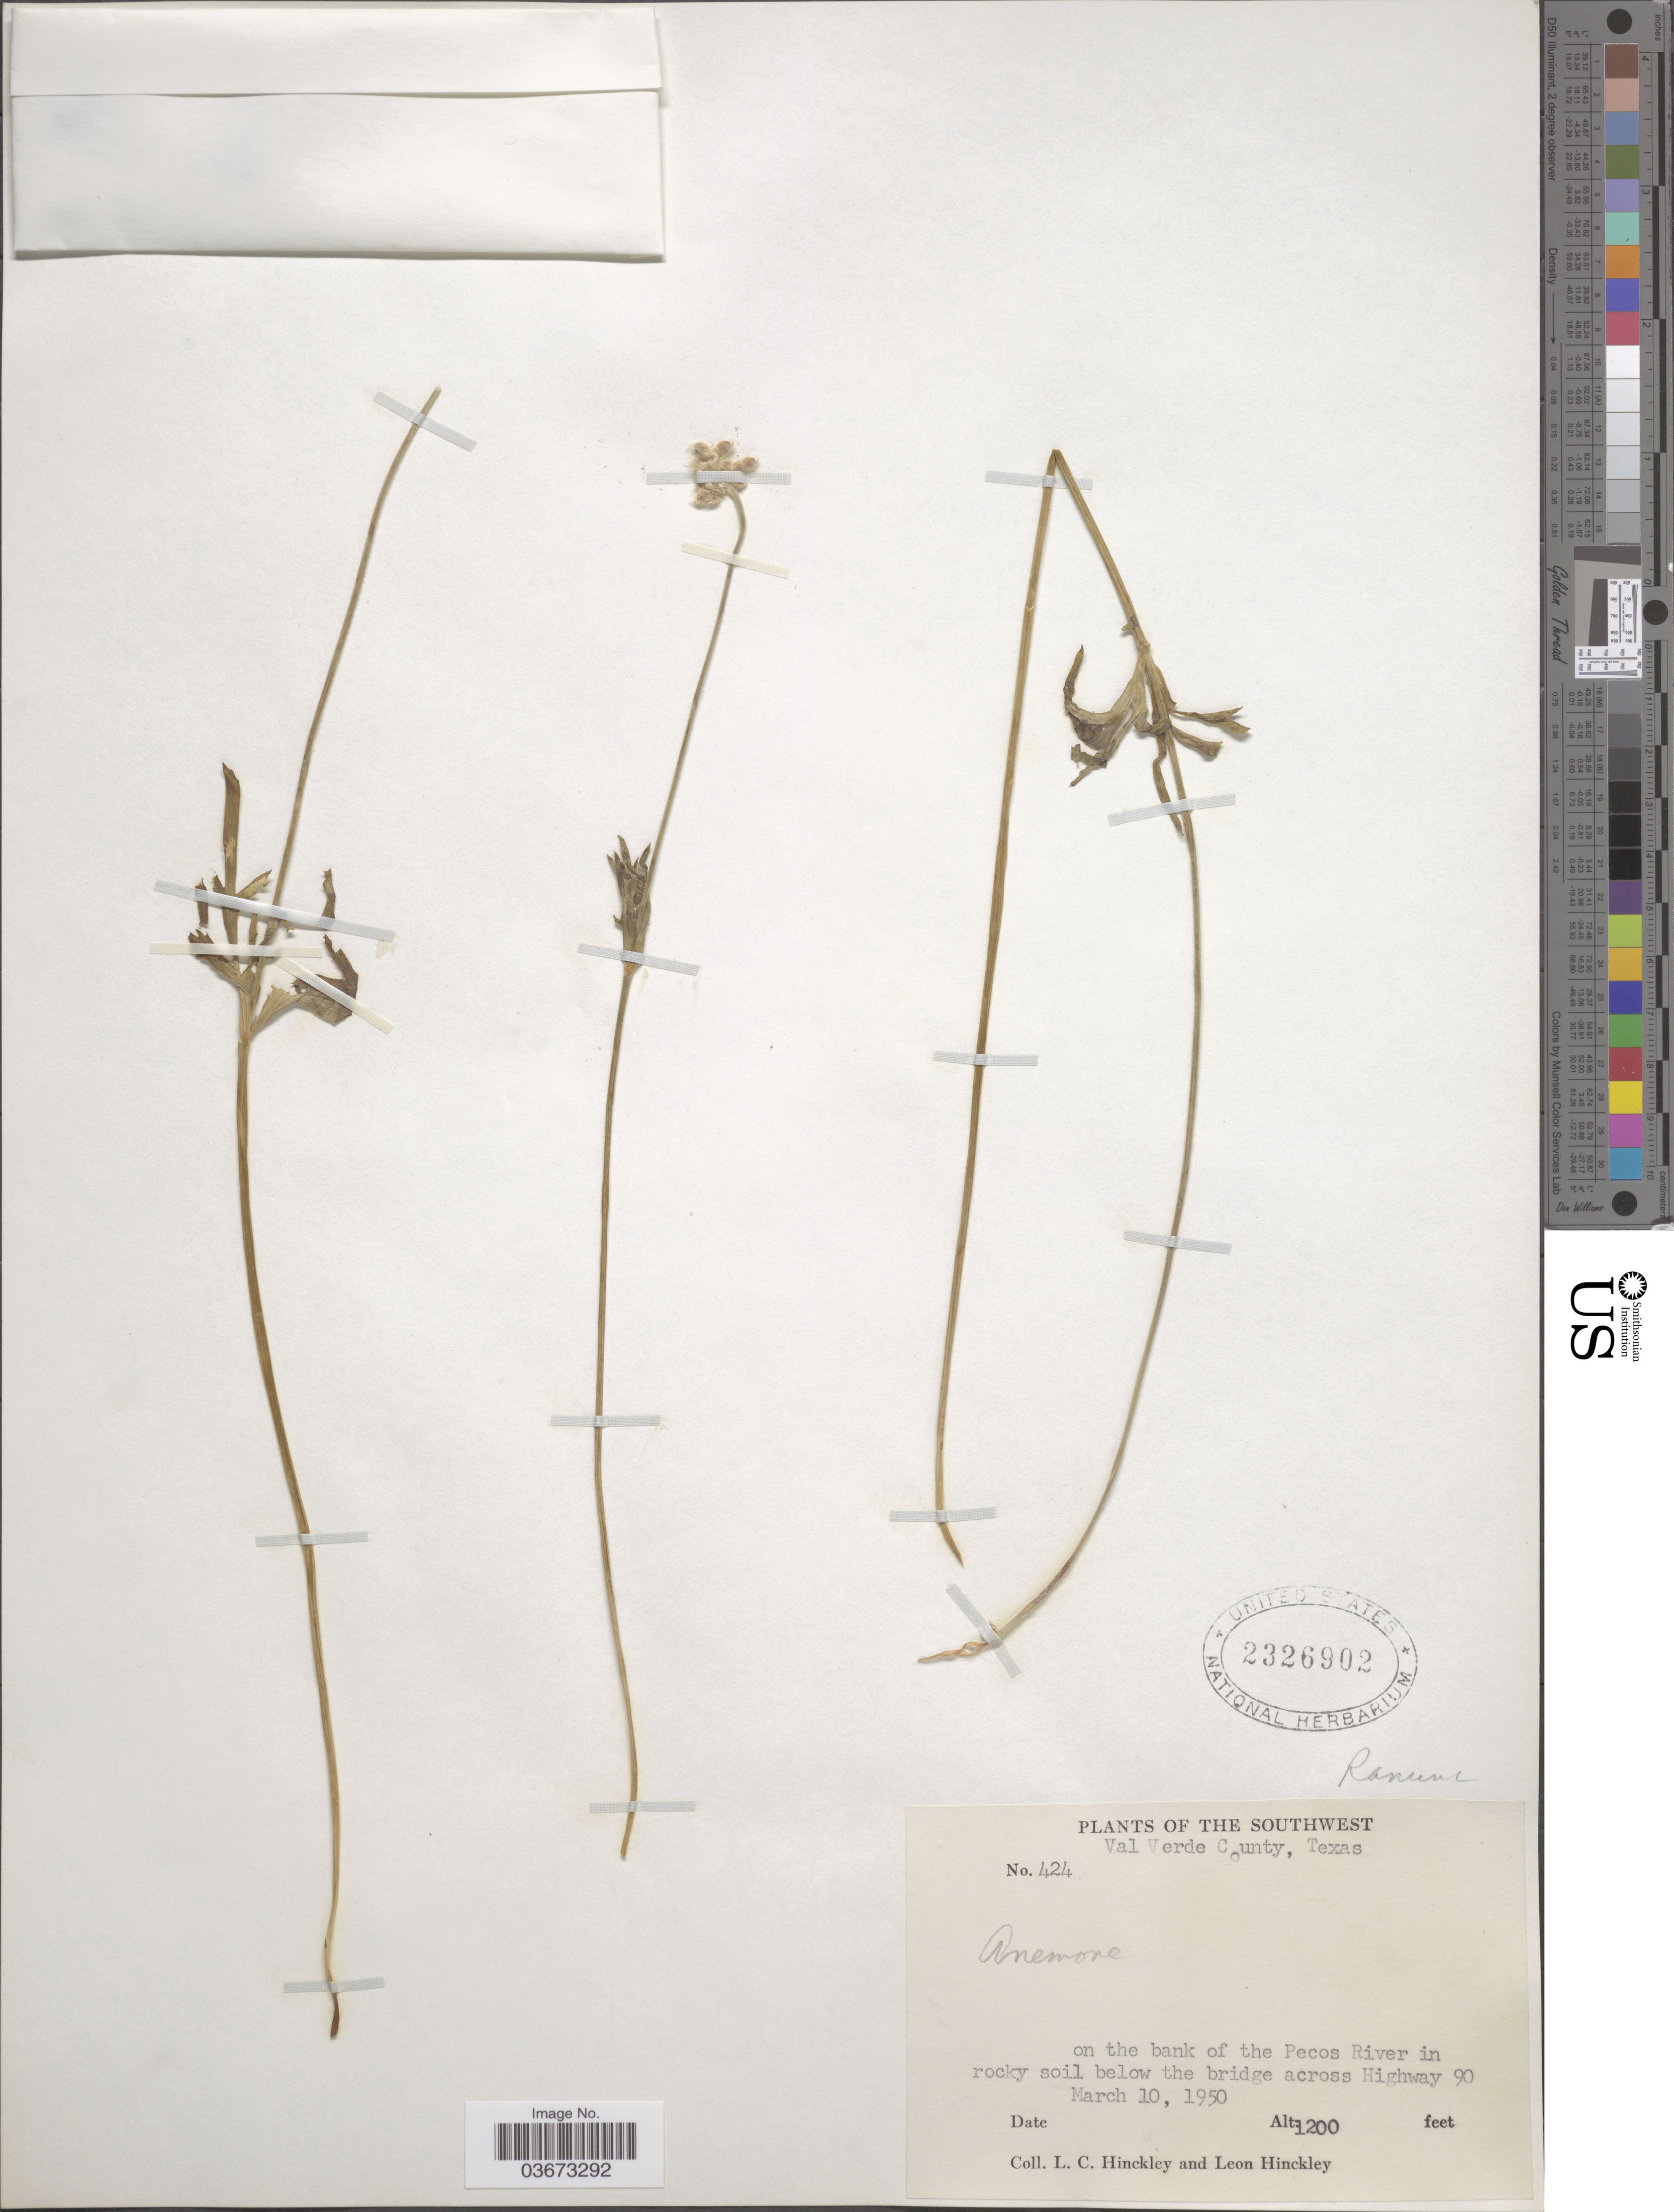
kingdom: Plantae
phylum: Tracheophyta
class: Magnoliopsida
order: Ranunculales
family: Ranunculaceae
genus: Anemone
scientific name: Anemone sp.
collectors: L. Hinckley & L. Hinckley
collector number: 424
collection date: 1950-03-10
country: United States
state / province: Texas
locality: The Southwest. Val Verde County. On the bank of the Pecos River in rocky soil below the bridge across Highway 90.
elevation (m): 366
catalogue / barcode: US 2326902